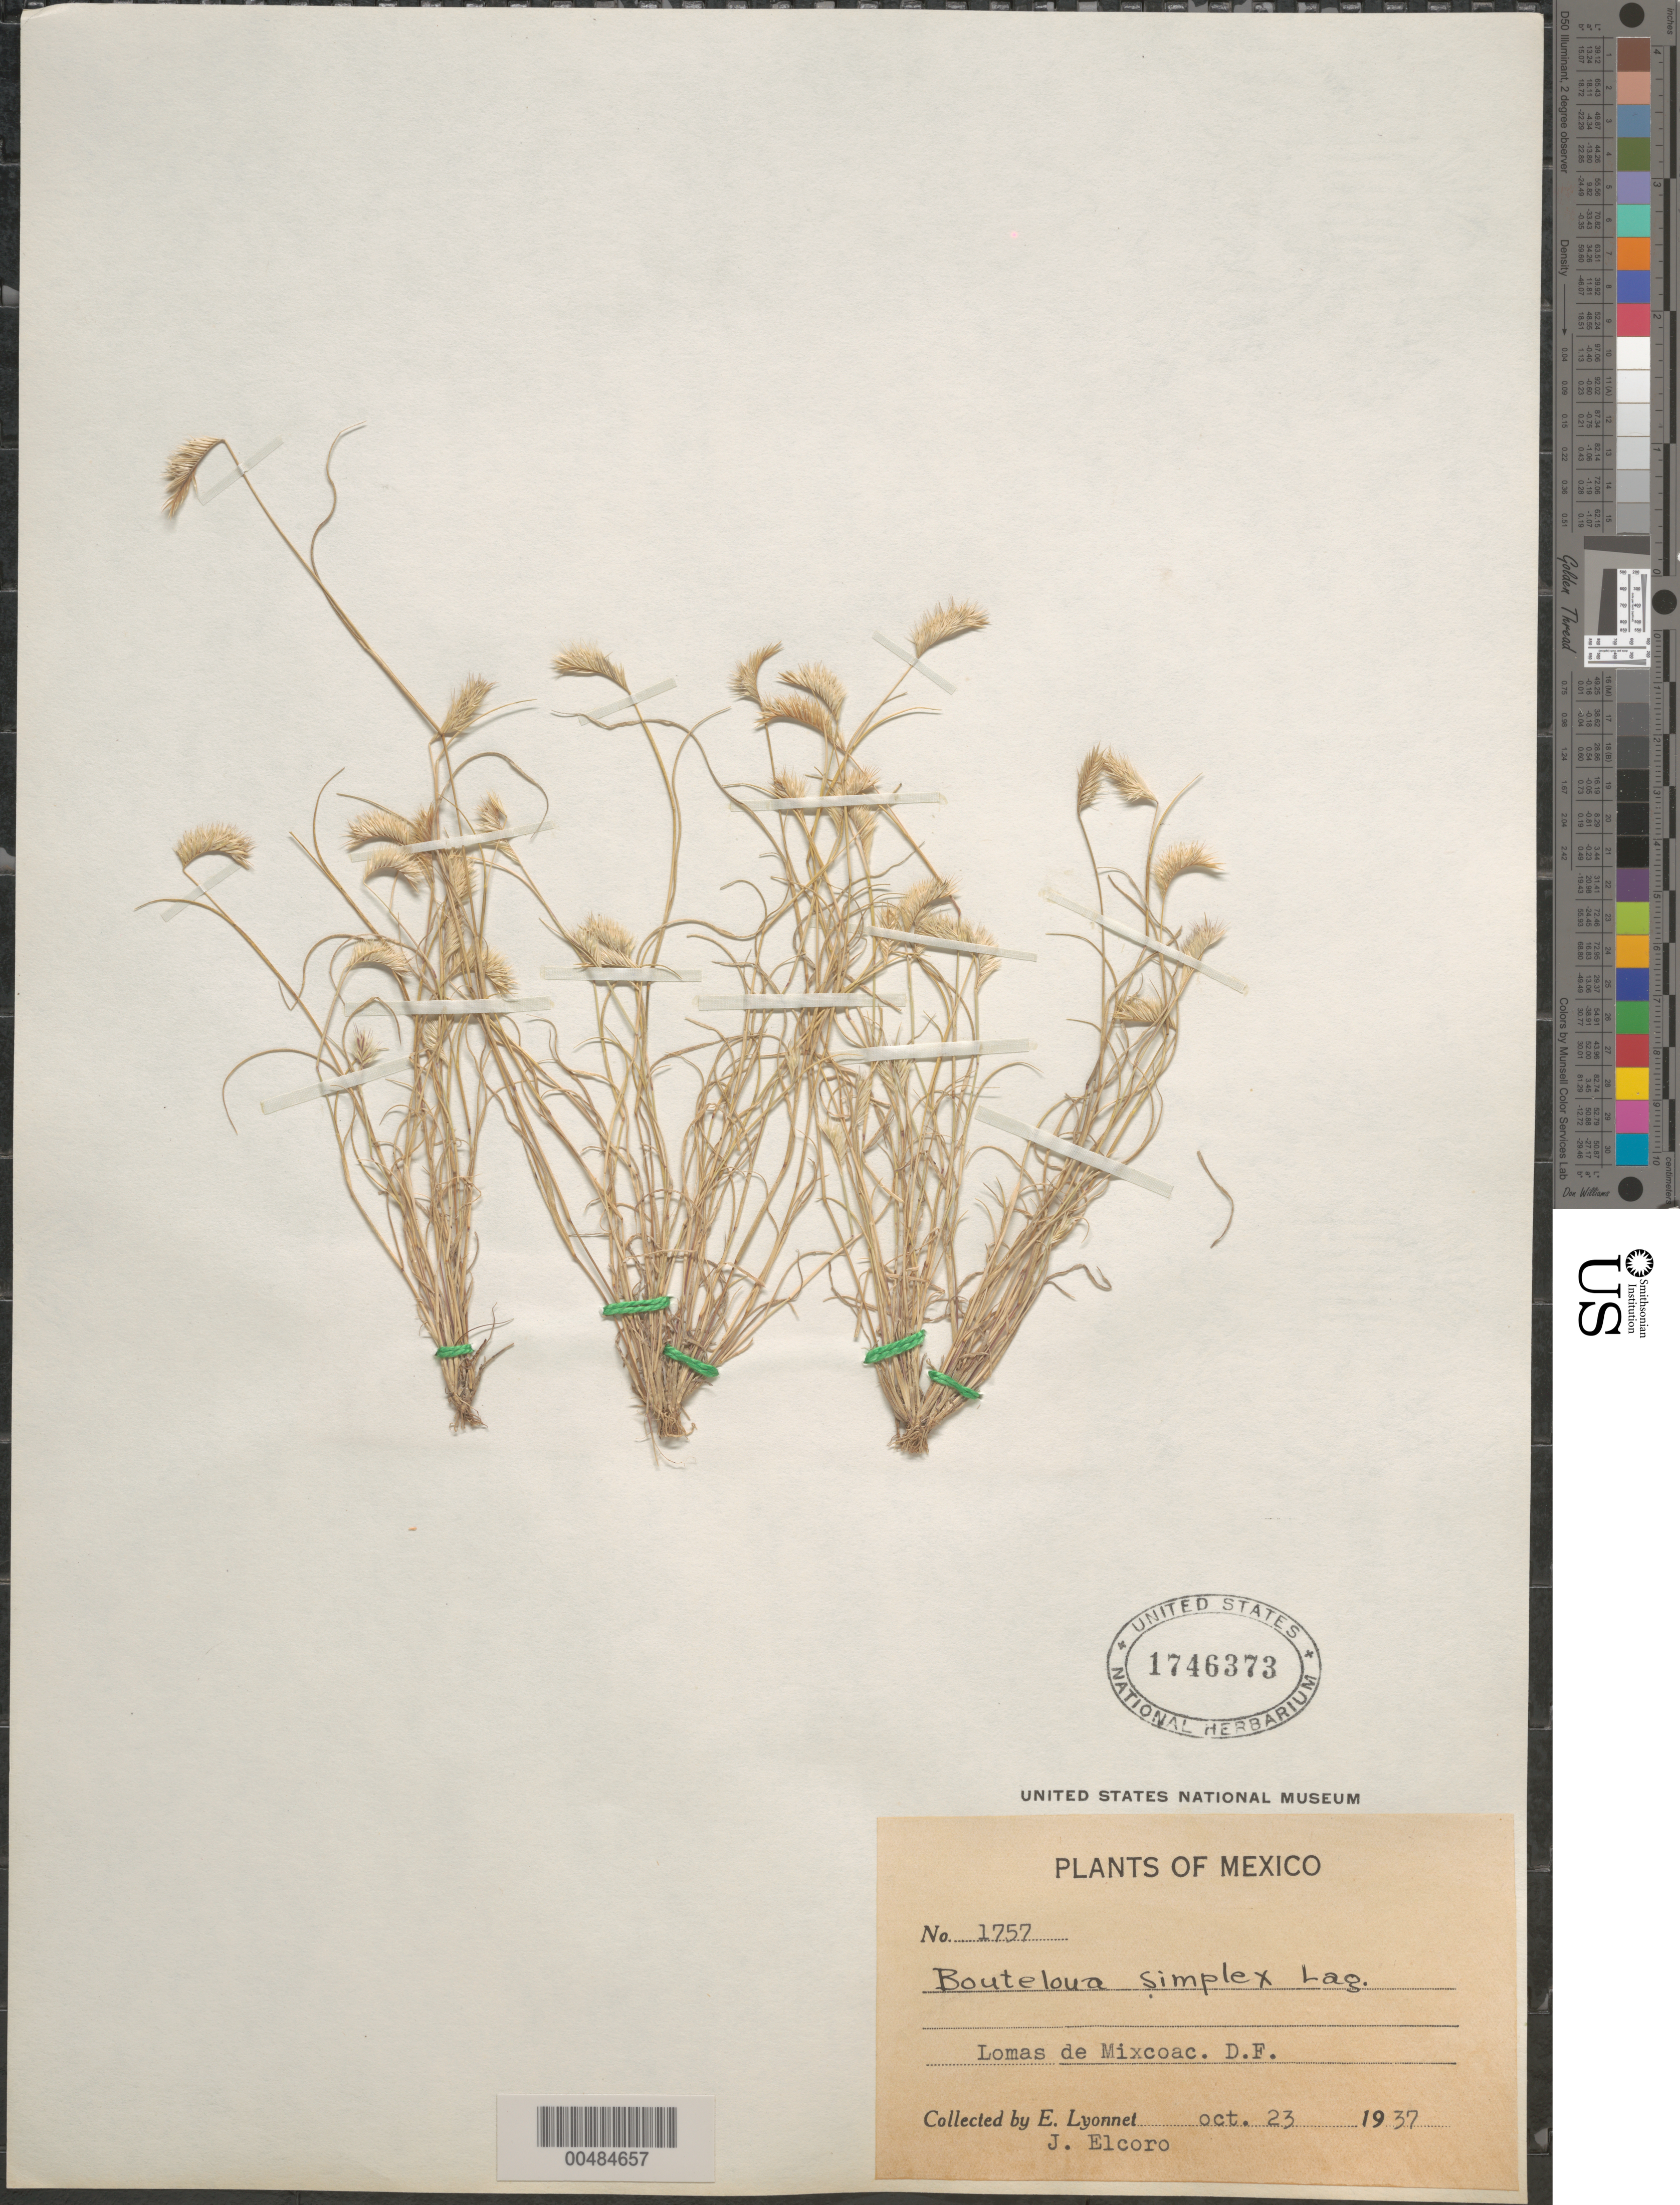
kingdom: Plantae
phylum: Tracheophyta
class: Liliopsida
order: Poales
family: Poaceae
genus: Bouteloua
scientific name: Bouteloua simplex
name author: Lag.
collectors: Bro. E. Lyonnet & J. Elcoro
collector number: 1757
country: Mexico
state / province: Distrito Federal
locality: Lomas de Mixcoac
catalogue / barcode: US 1746373